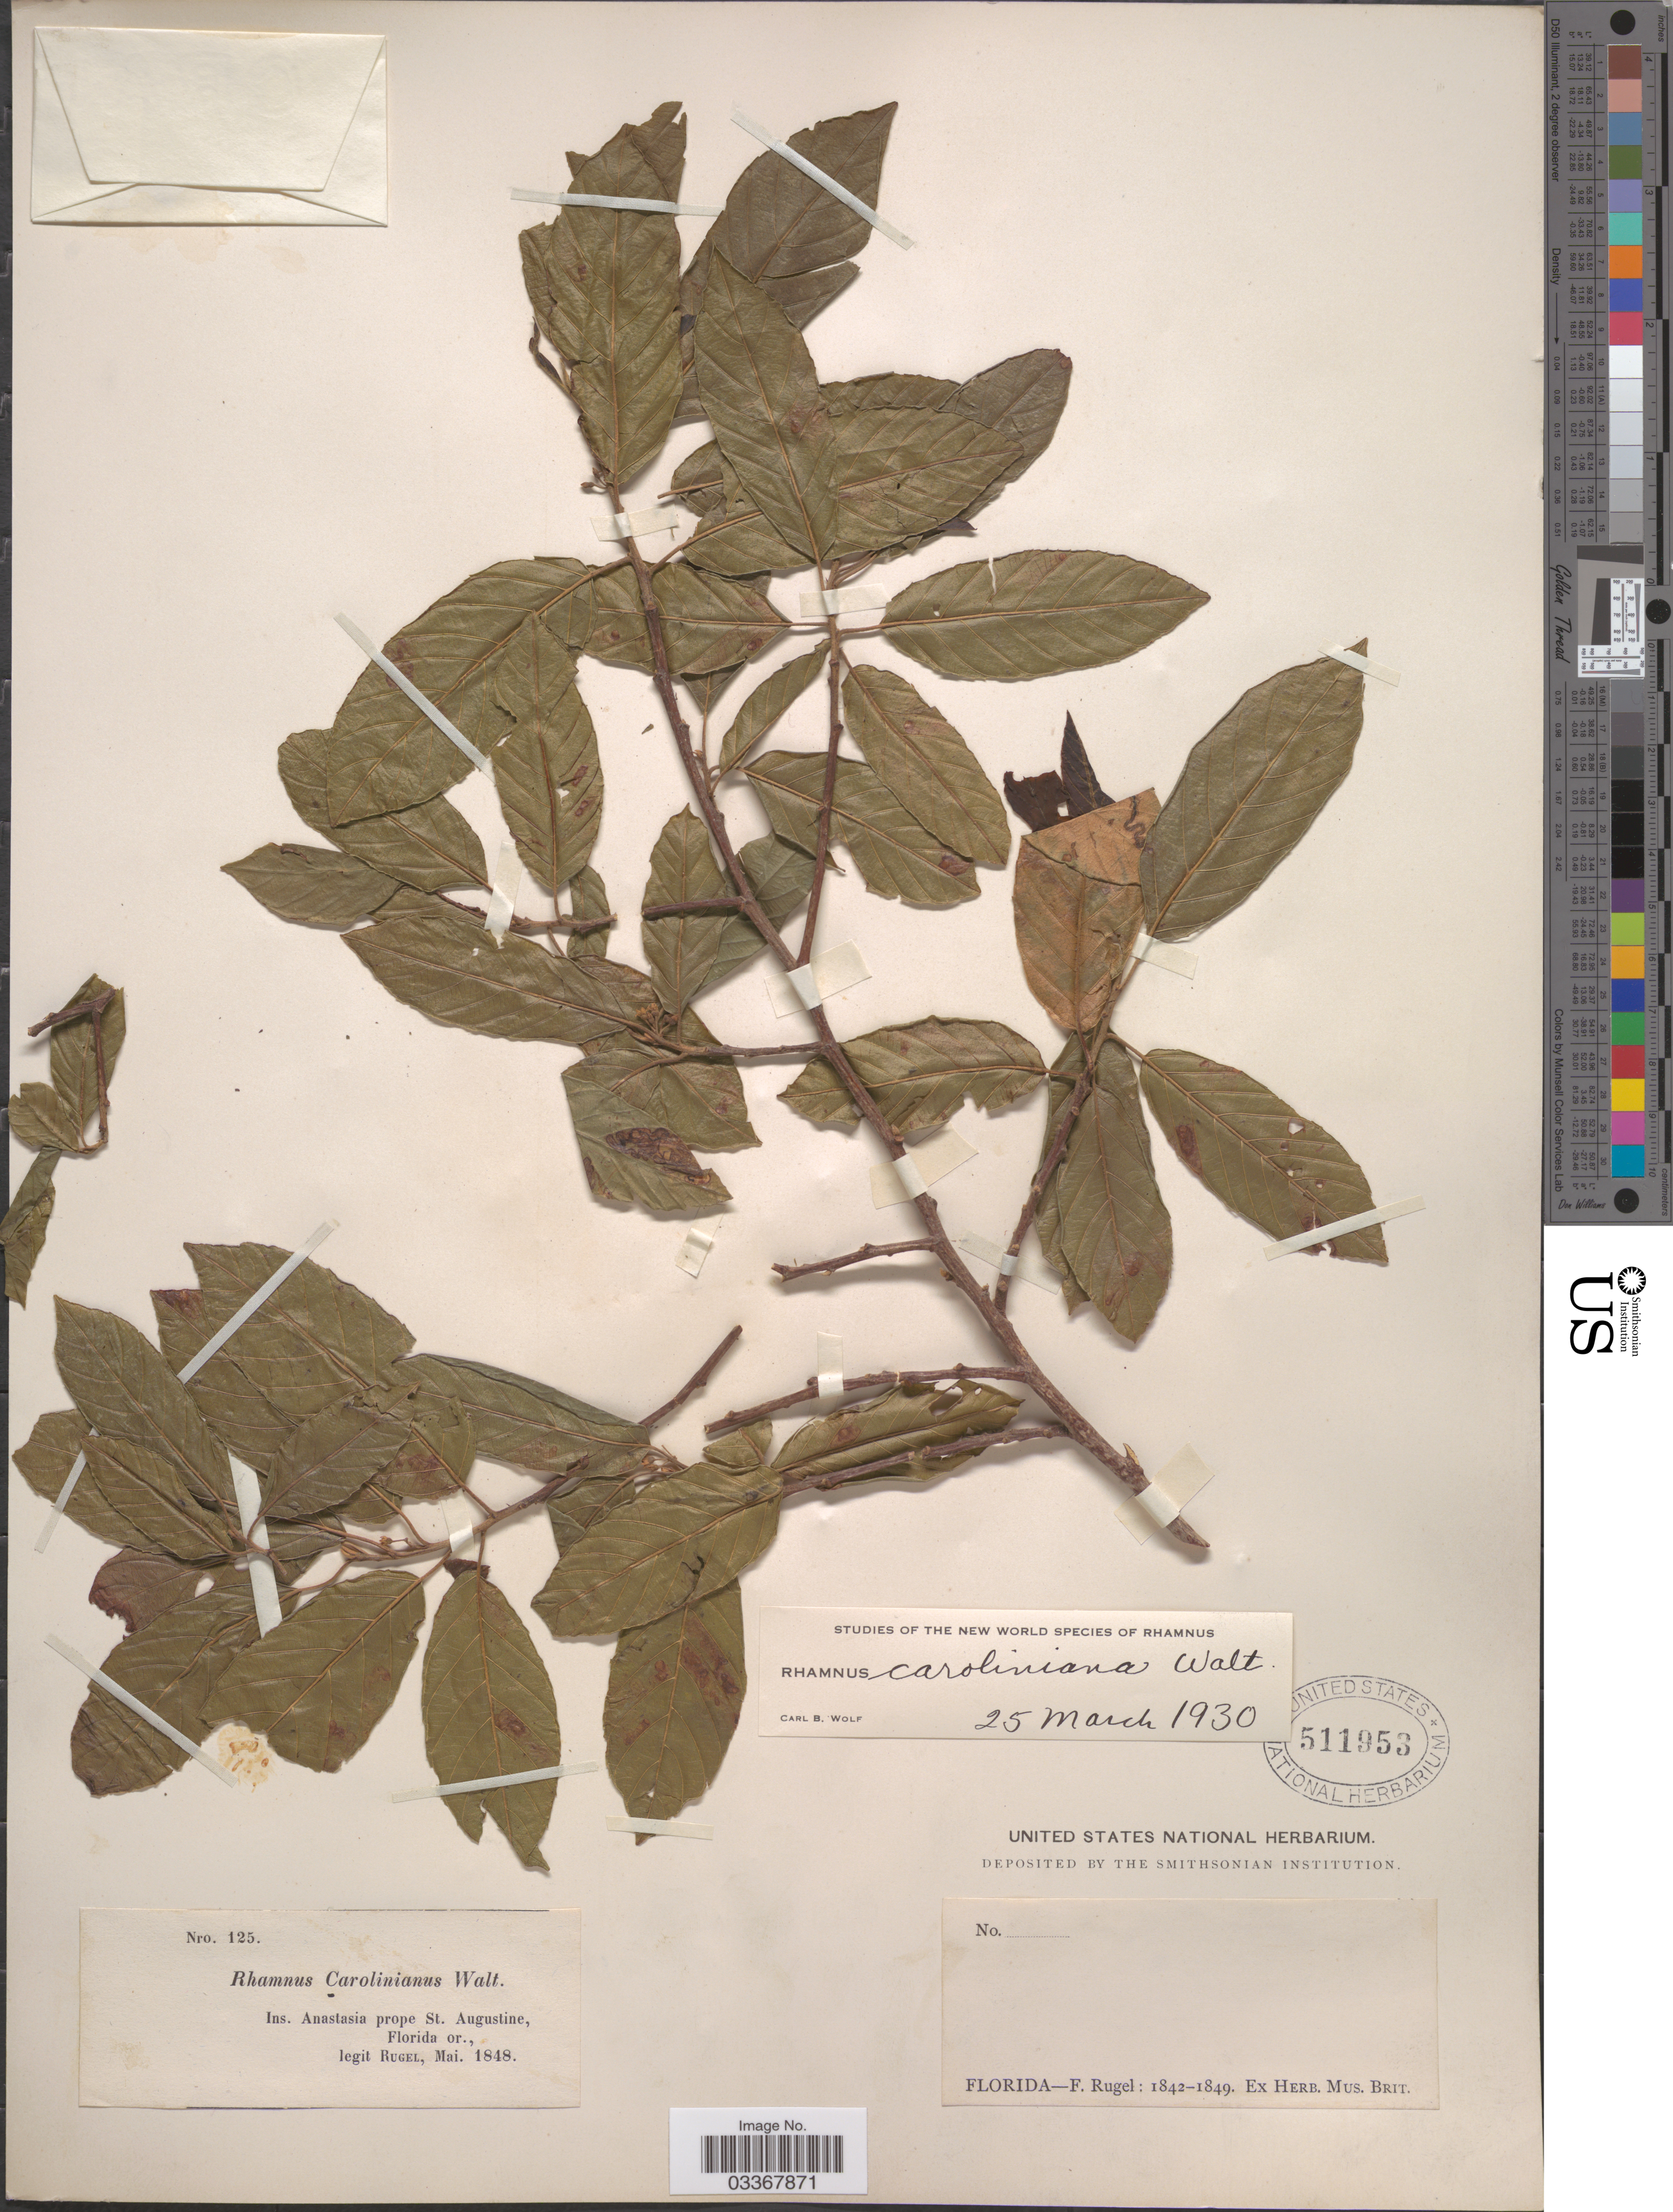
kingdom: Plantae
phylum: Tracheophyta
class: Magnoliopsida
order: Rosales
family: Rhamnaceae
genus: Frangula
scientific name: Frangula caroliniana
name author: (Walter) A. Gray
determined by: Strong, Mark T., (BOT), Smithsonian Institution - National Museum of Natural History (UNITED STATES)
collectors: F. Rugel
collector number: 125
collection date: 1848-05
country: United States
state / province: Florida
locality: Ins. Anastasia prope St. Augustine.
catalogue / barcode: US 511953